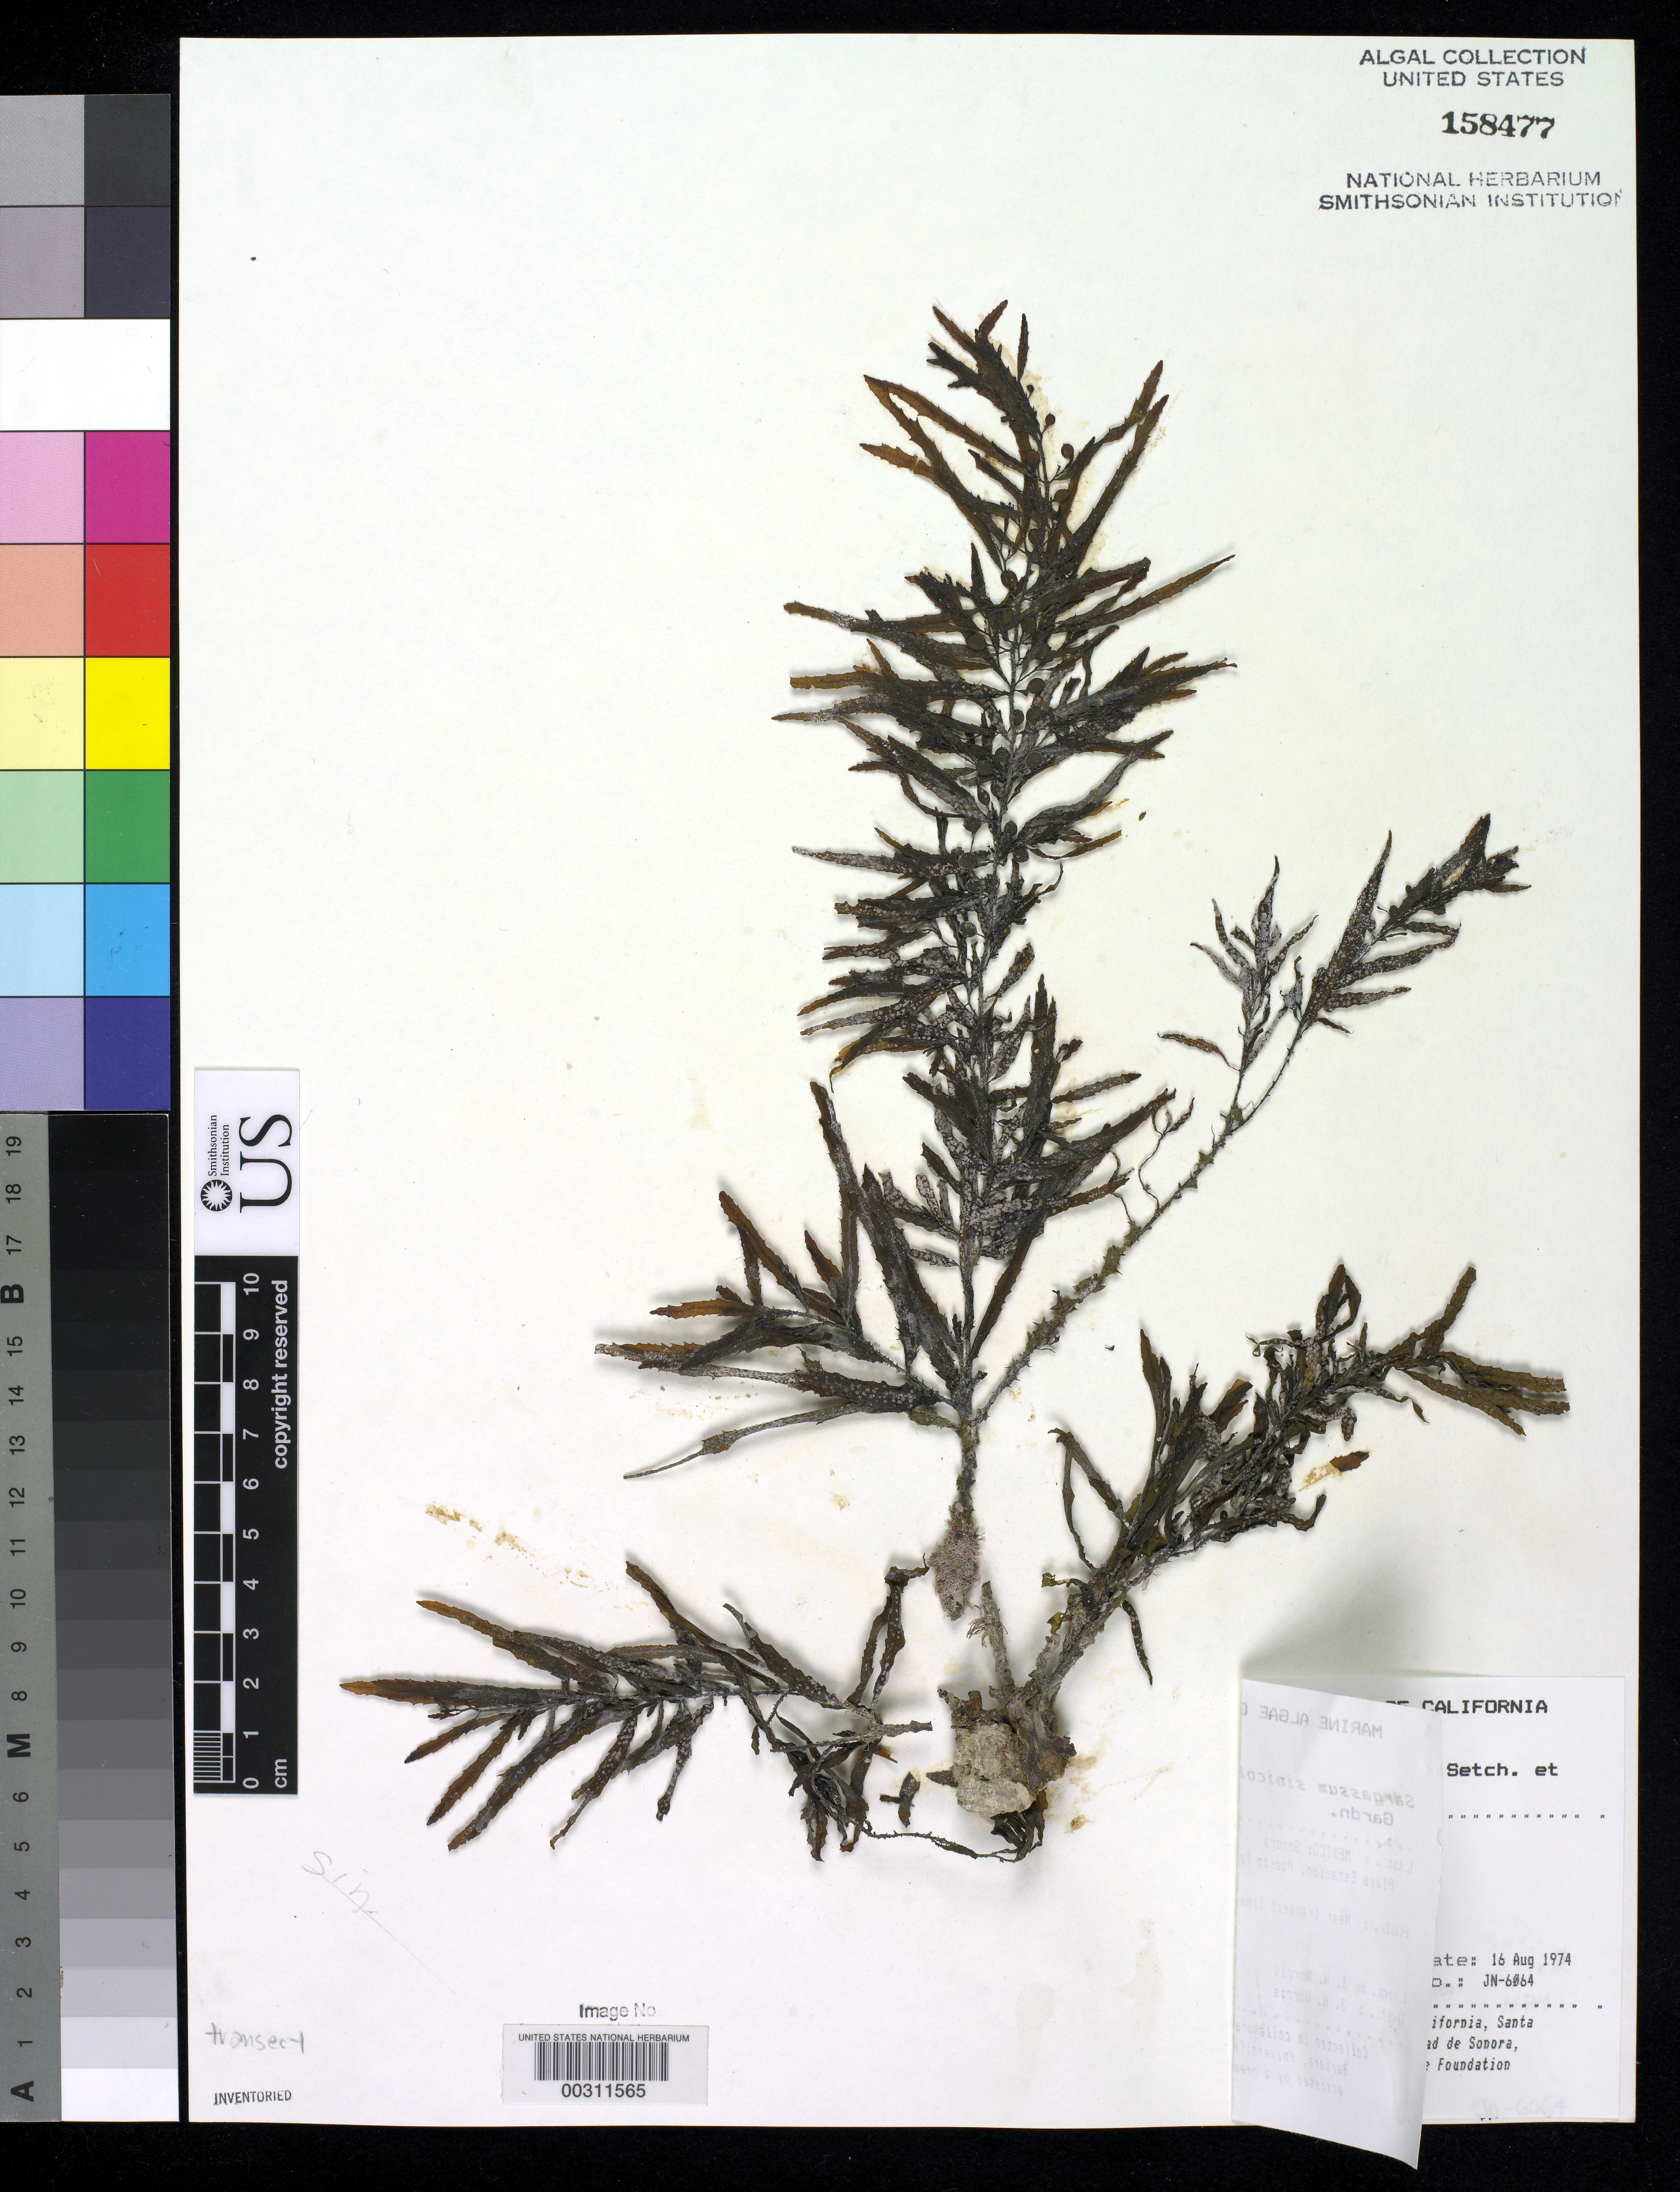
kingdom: Chromista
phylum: Ochrophyta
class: Phaeophyceae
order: Fucales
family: Sargassaceae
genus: Sargassum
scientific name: Sargassum sinicola var. sinicola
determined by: Norris, James N.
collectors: J. N. Norris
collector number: JN-6064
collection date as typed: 16 Aug 1974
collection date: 1974-08-16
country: Mexico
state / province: Sonora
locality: Playa Estacion, Puerto Penasco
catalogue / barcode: US 158477